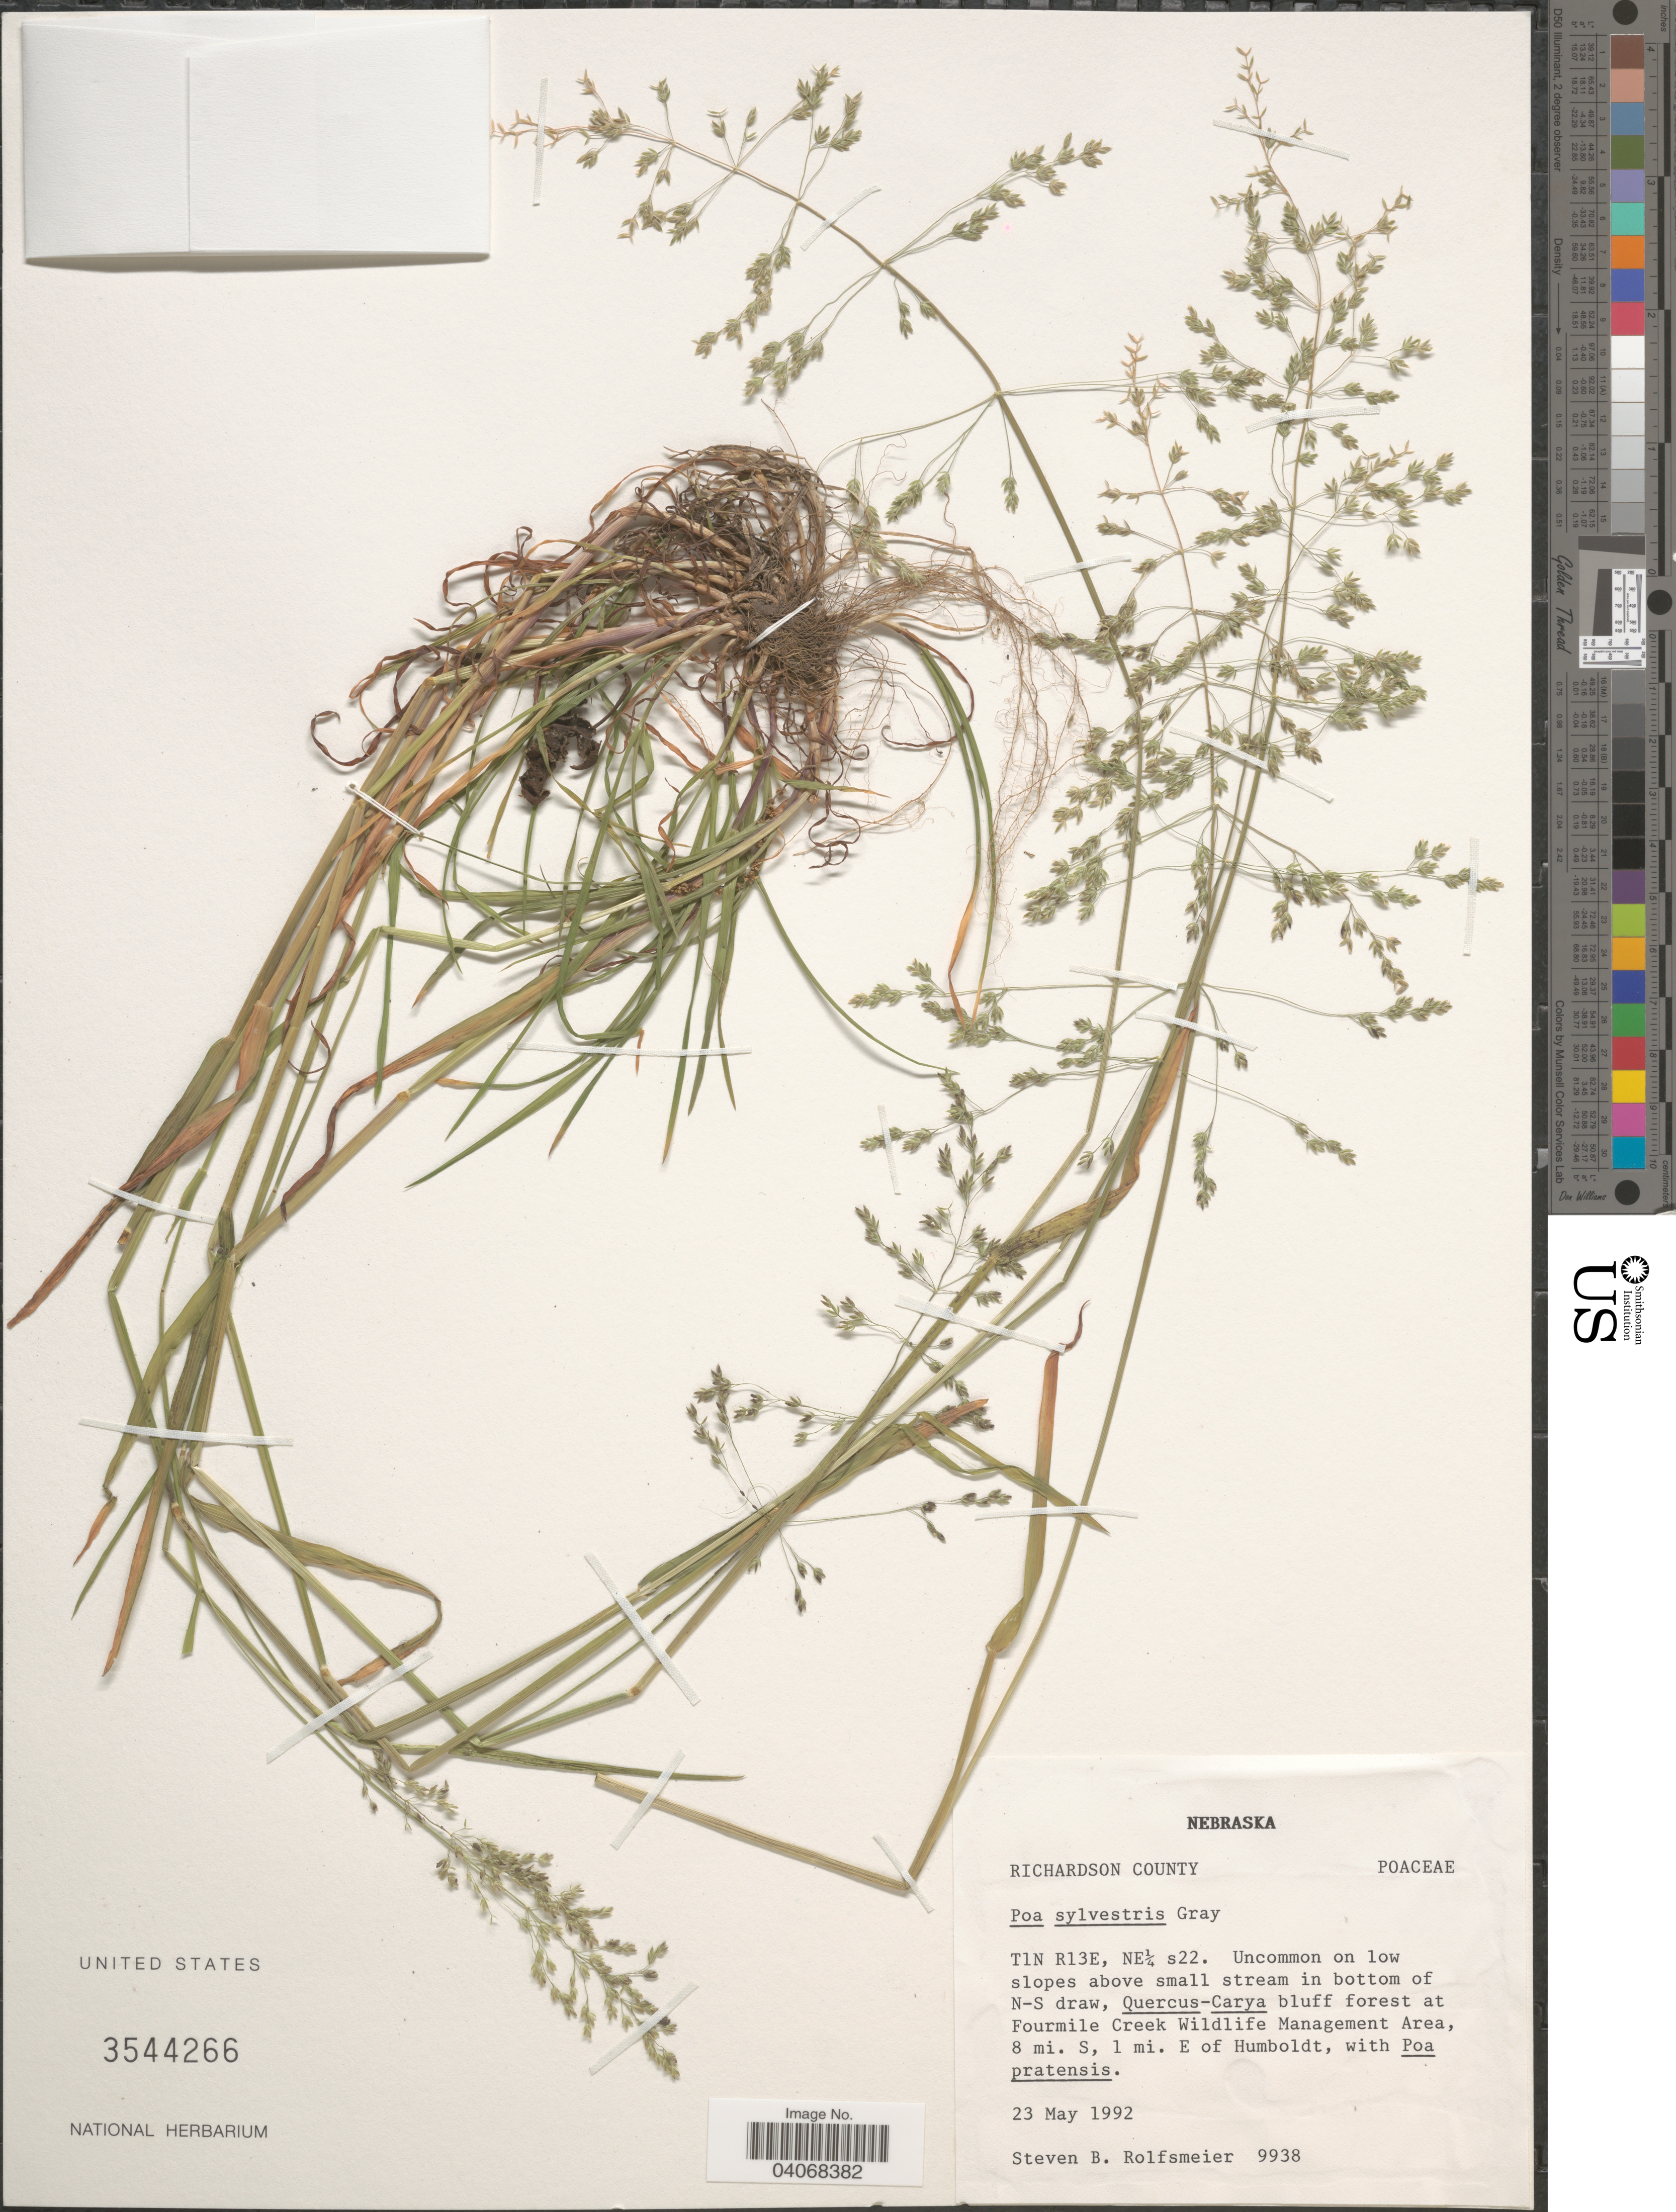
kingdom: Plantae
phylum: Tracheophyta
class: Liliopsida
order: Poales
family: Poaceae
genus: Poa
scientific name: Poa sylvestris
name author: A. Gray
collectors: S. Rolfsmeier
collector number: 9938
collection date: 1992-05-23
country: United States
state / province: Nebraska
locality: Richardson County. T1N R13E, NE¼ s22. Uncommon on low slopes above small stream in bottom of N-S draw, Quercus-Carya bluff forest ar Fourmile Creek Wildlife Management Area, 8 mi. S, 1 mi. E of Humboldt.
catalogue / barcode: US 3544266